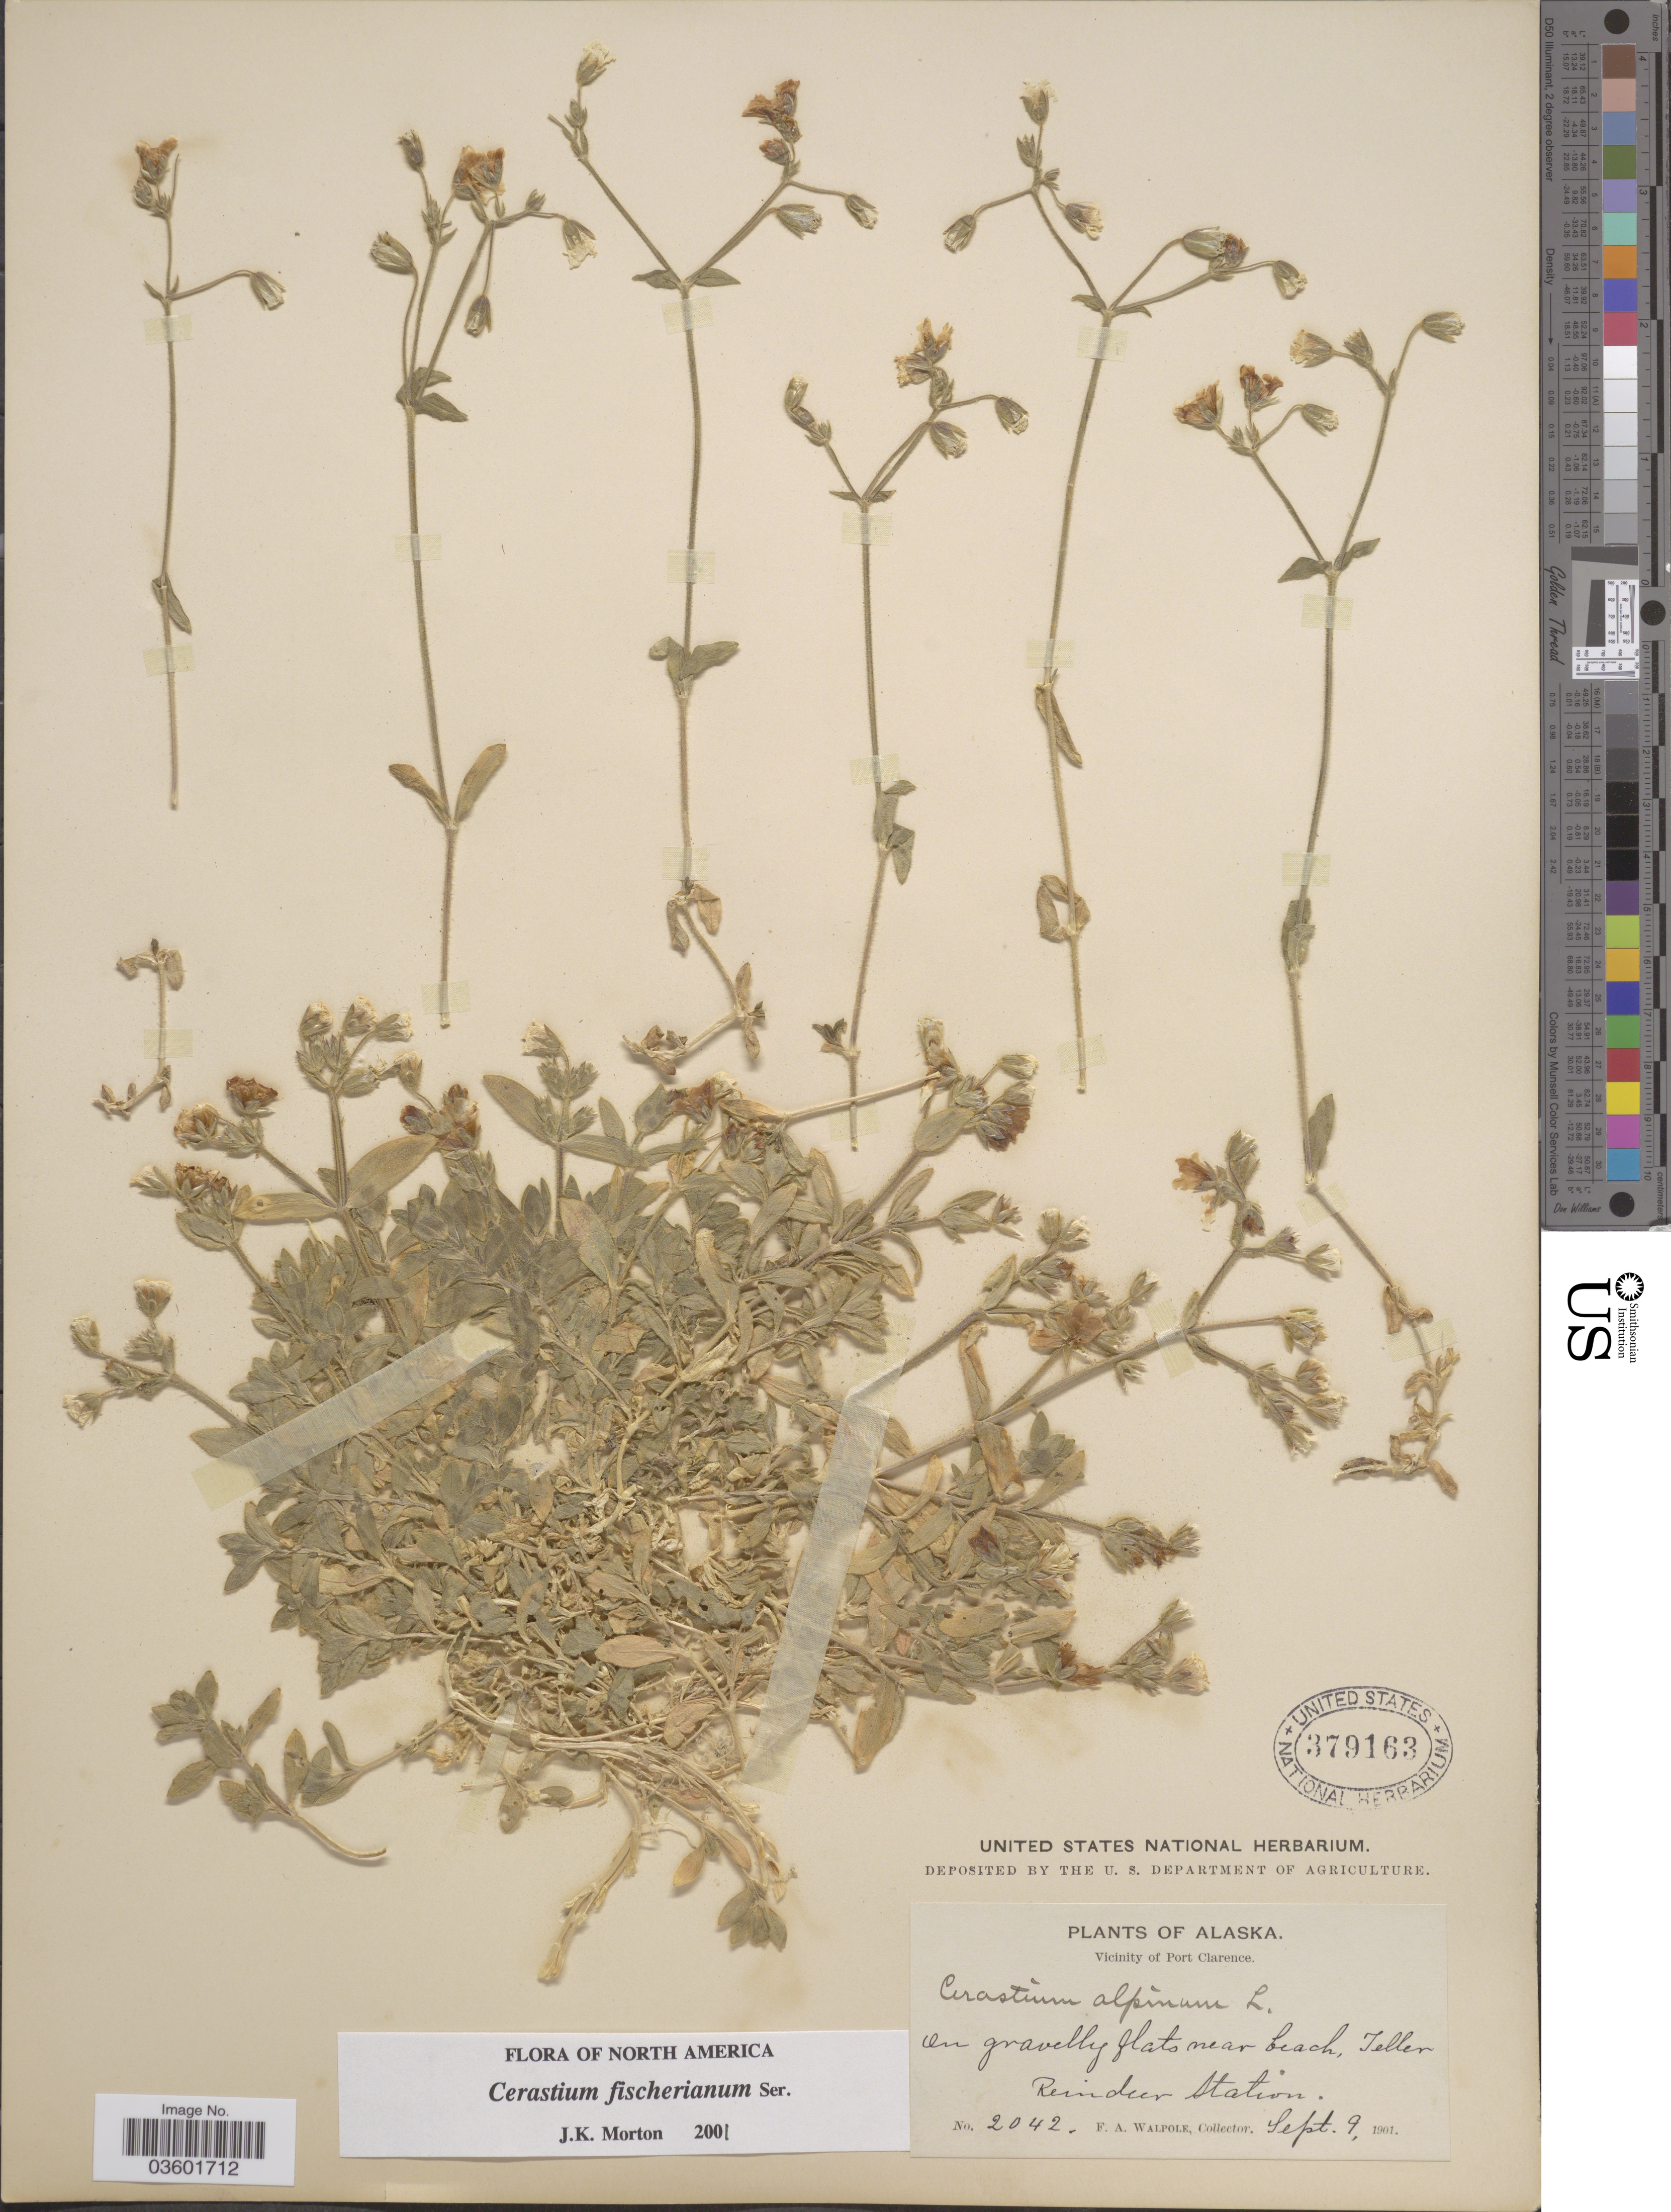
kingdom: Plantae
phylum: Tracheophyta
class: Magnoliopsida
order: Caryophyllales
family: Caryophyllaceae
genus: Cerastium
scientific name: Cerastium fischerianum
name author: Ser.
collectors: F. Walpole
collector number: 2042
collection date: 1901-09-09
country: United States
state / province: Alaska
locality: Vicinity of Port Clarence. Near beach, Teller Reindeer Station.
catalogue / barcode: US 379163